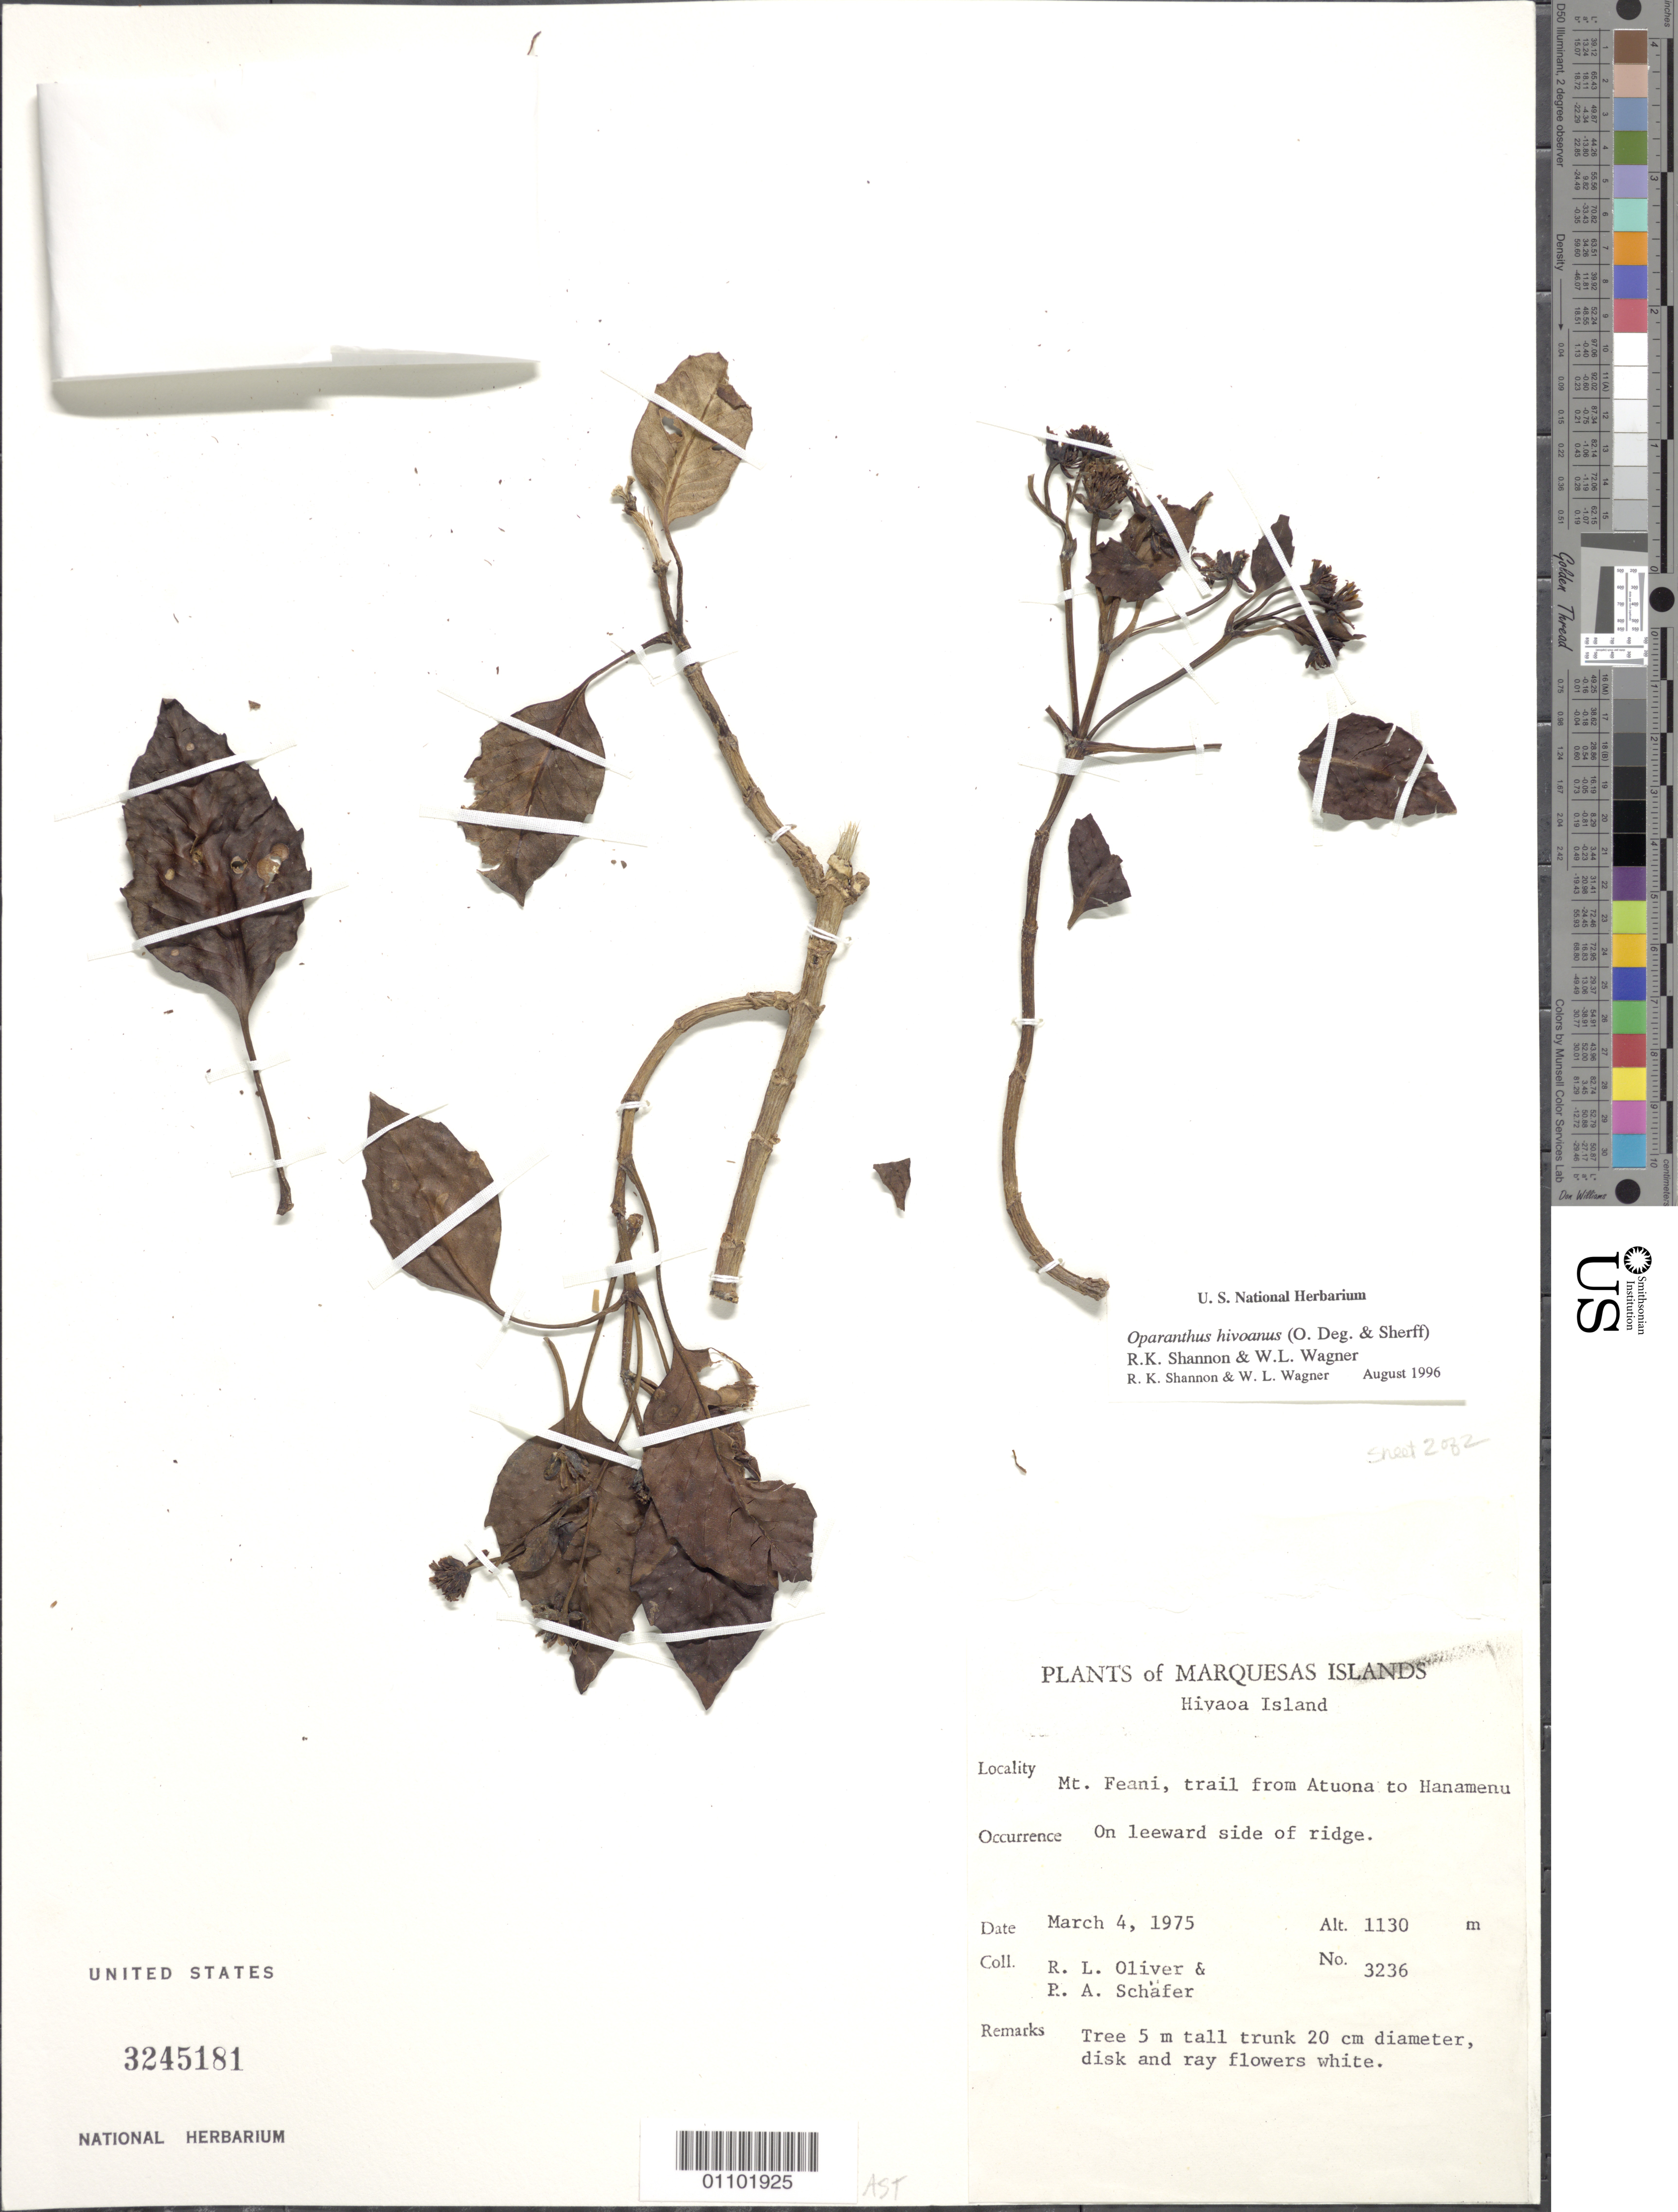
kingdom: Plantae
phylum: Tracheophyta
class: Magnoliopsida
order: Asterales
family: Asteraceae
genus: Oparanthus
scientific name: Oparanthus hivoanus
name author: (Deg. & Sherff) R.K. Shannon & W.L. Wagner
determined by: Wagner, W. L., (BOT), Smithsonian Institution - National Museum of Natural History (UNITED STATES)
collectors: R. L. Oliver & P. A. Schäfer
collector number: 3236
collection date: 1975-03-04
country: French Polynesia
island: Hiva Oa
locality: Mt. Feani, trail from Atuona to Hanamenu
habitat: On leeward side of ridge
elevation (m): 1130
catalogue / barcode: US 3245181